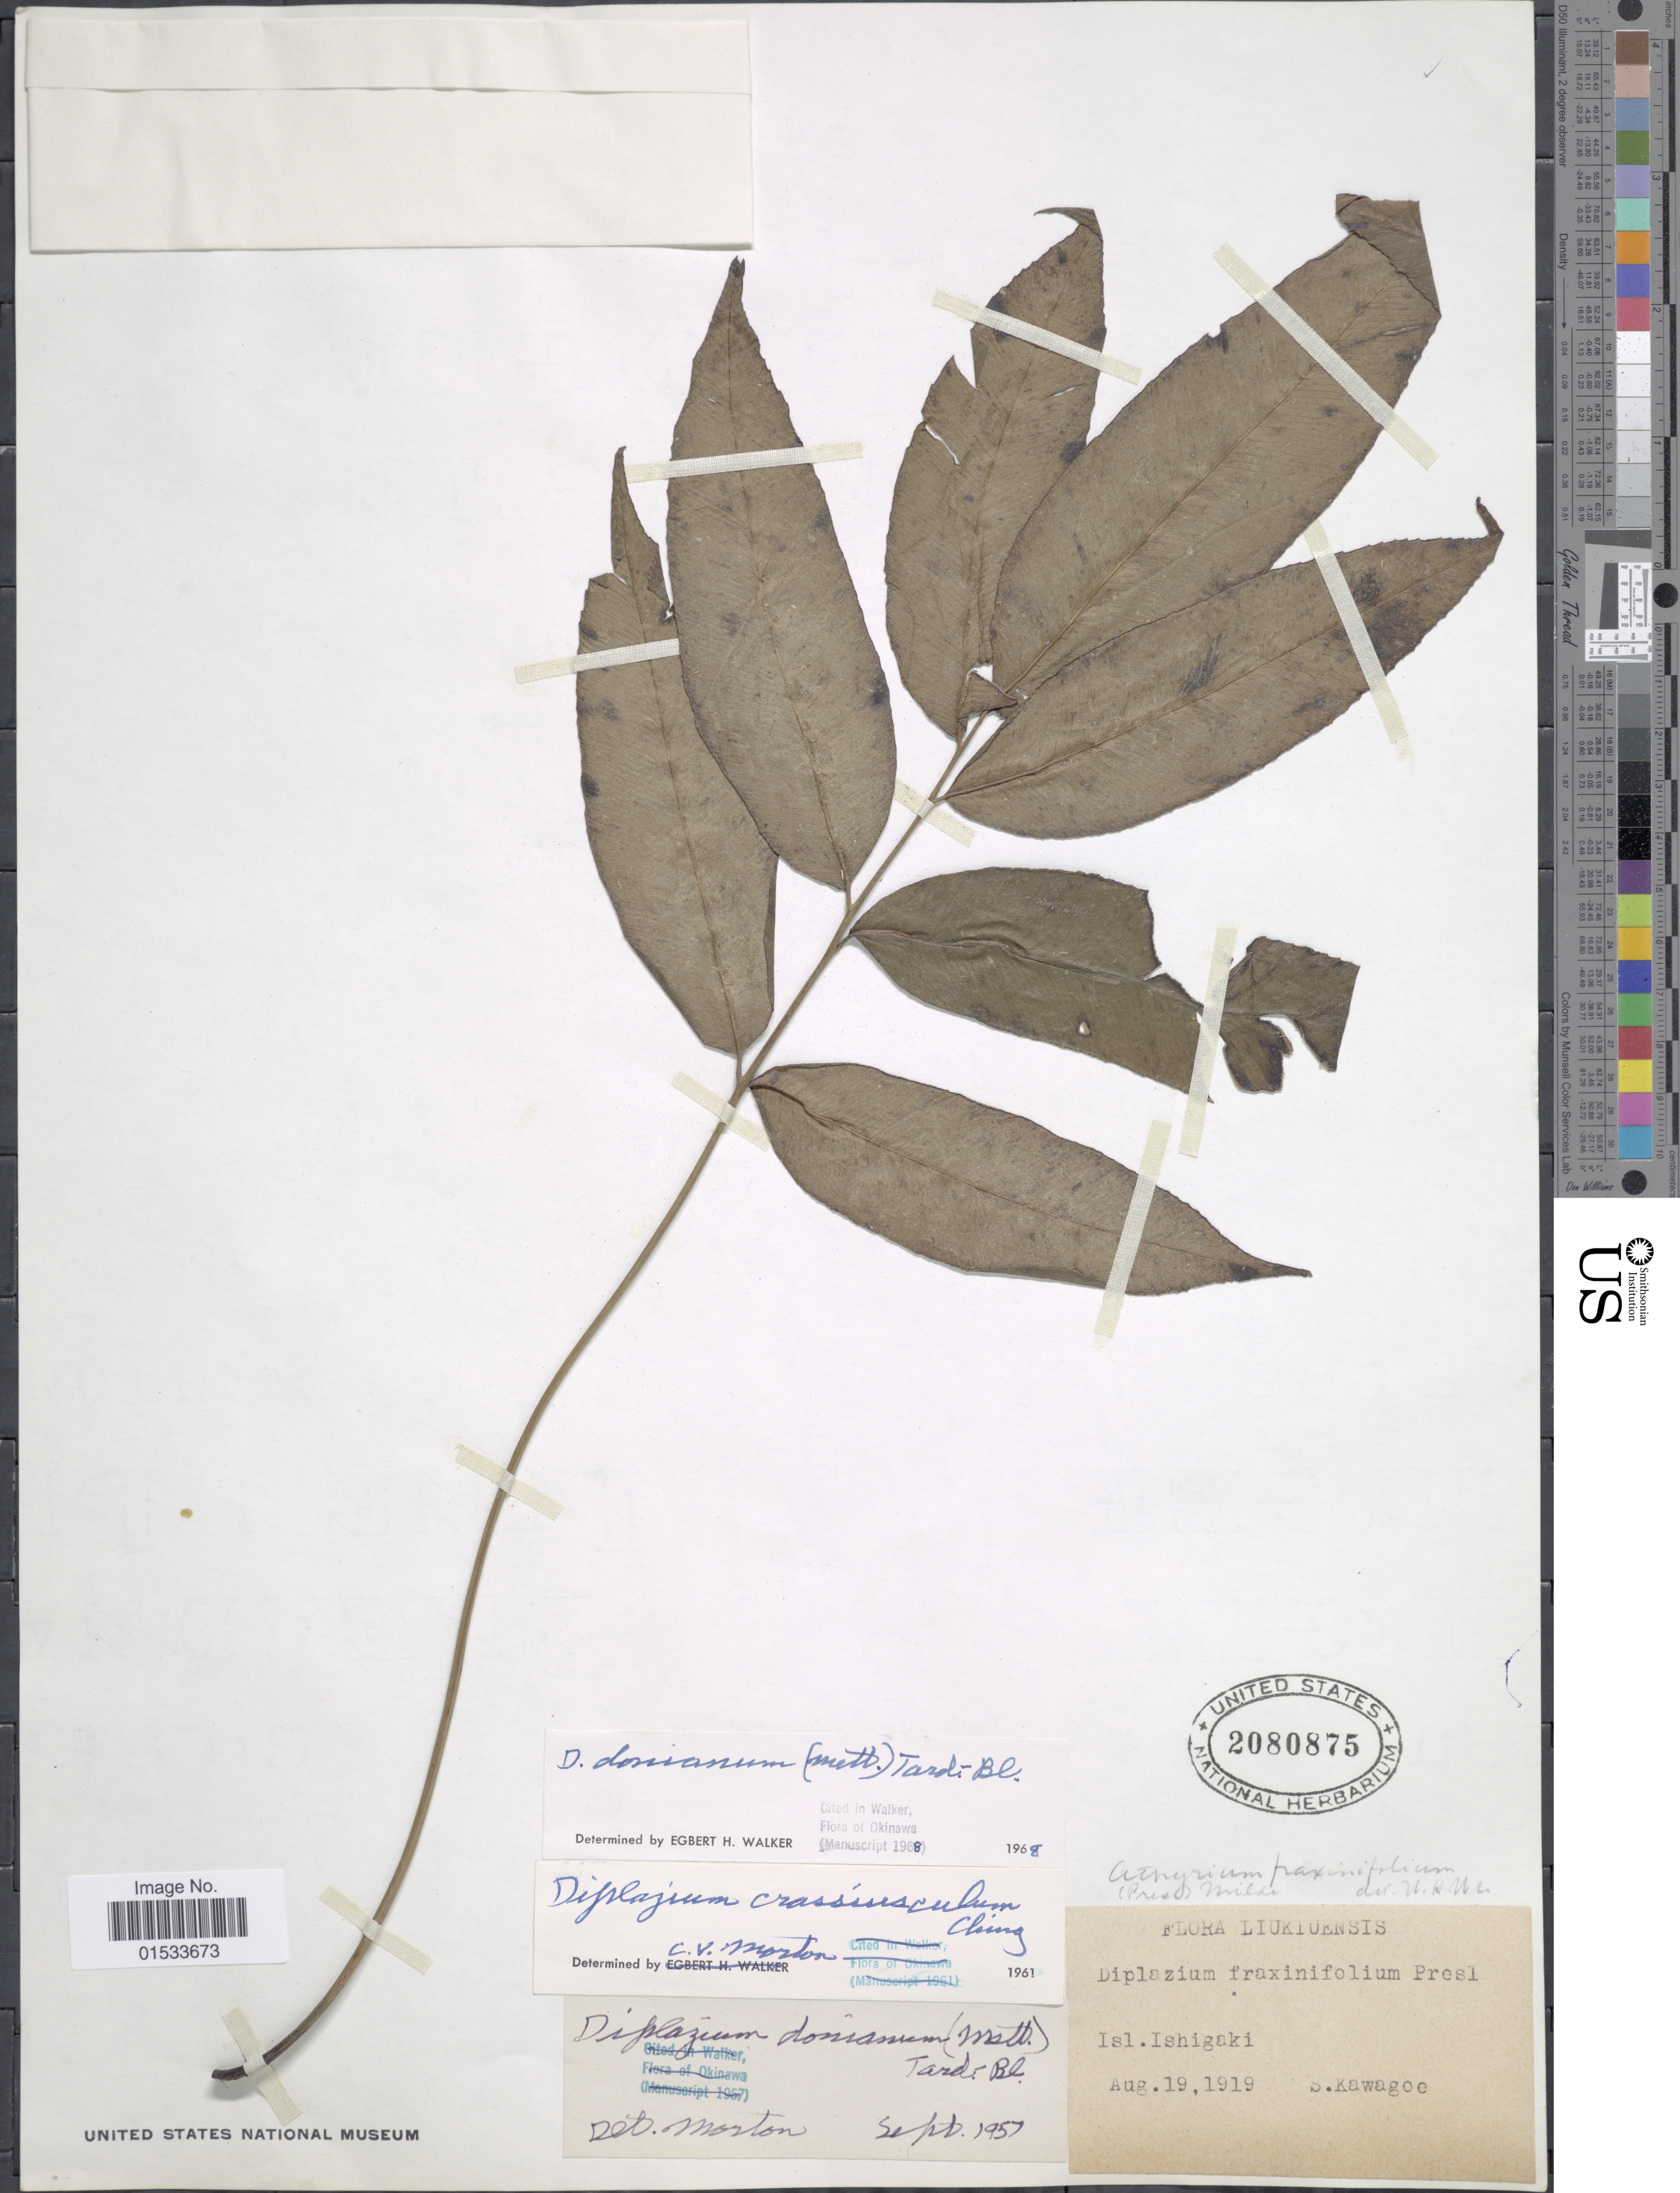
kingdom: Plantae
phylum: Tracheophyta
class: Polypodiopsida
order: Polypodiales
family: Athyriaceae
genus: Diplazium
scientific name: Diplazium donianum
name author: (Mett.) Tardieu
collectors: S. Kawagoe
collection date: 1919-08-19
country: Japan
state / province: Okinawa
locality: Liukiuensis, Isl. Ishigaki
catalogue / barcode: US 2080875